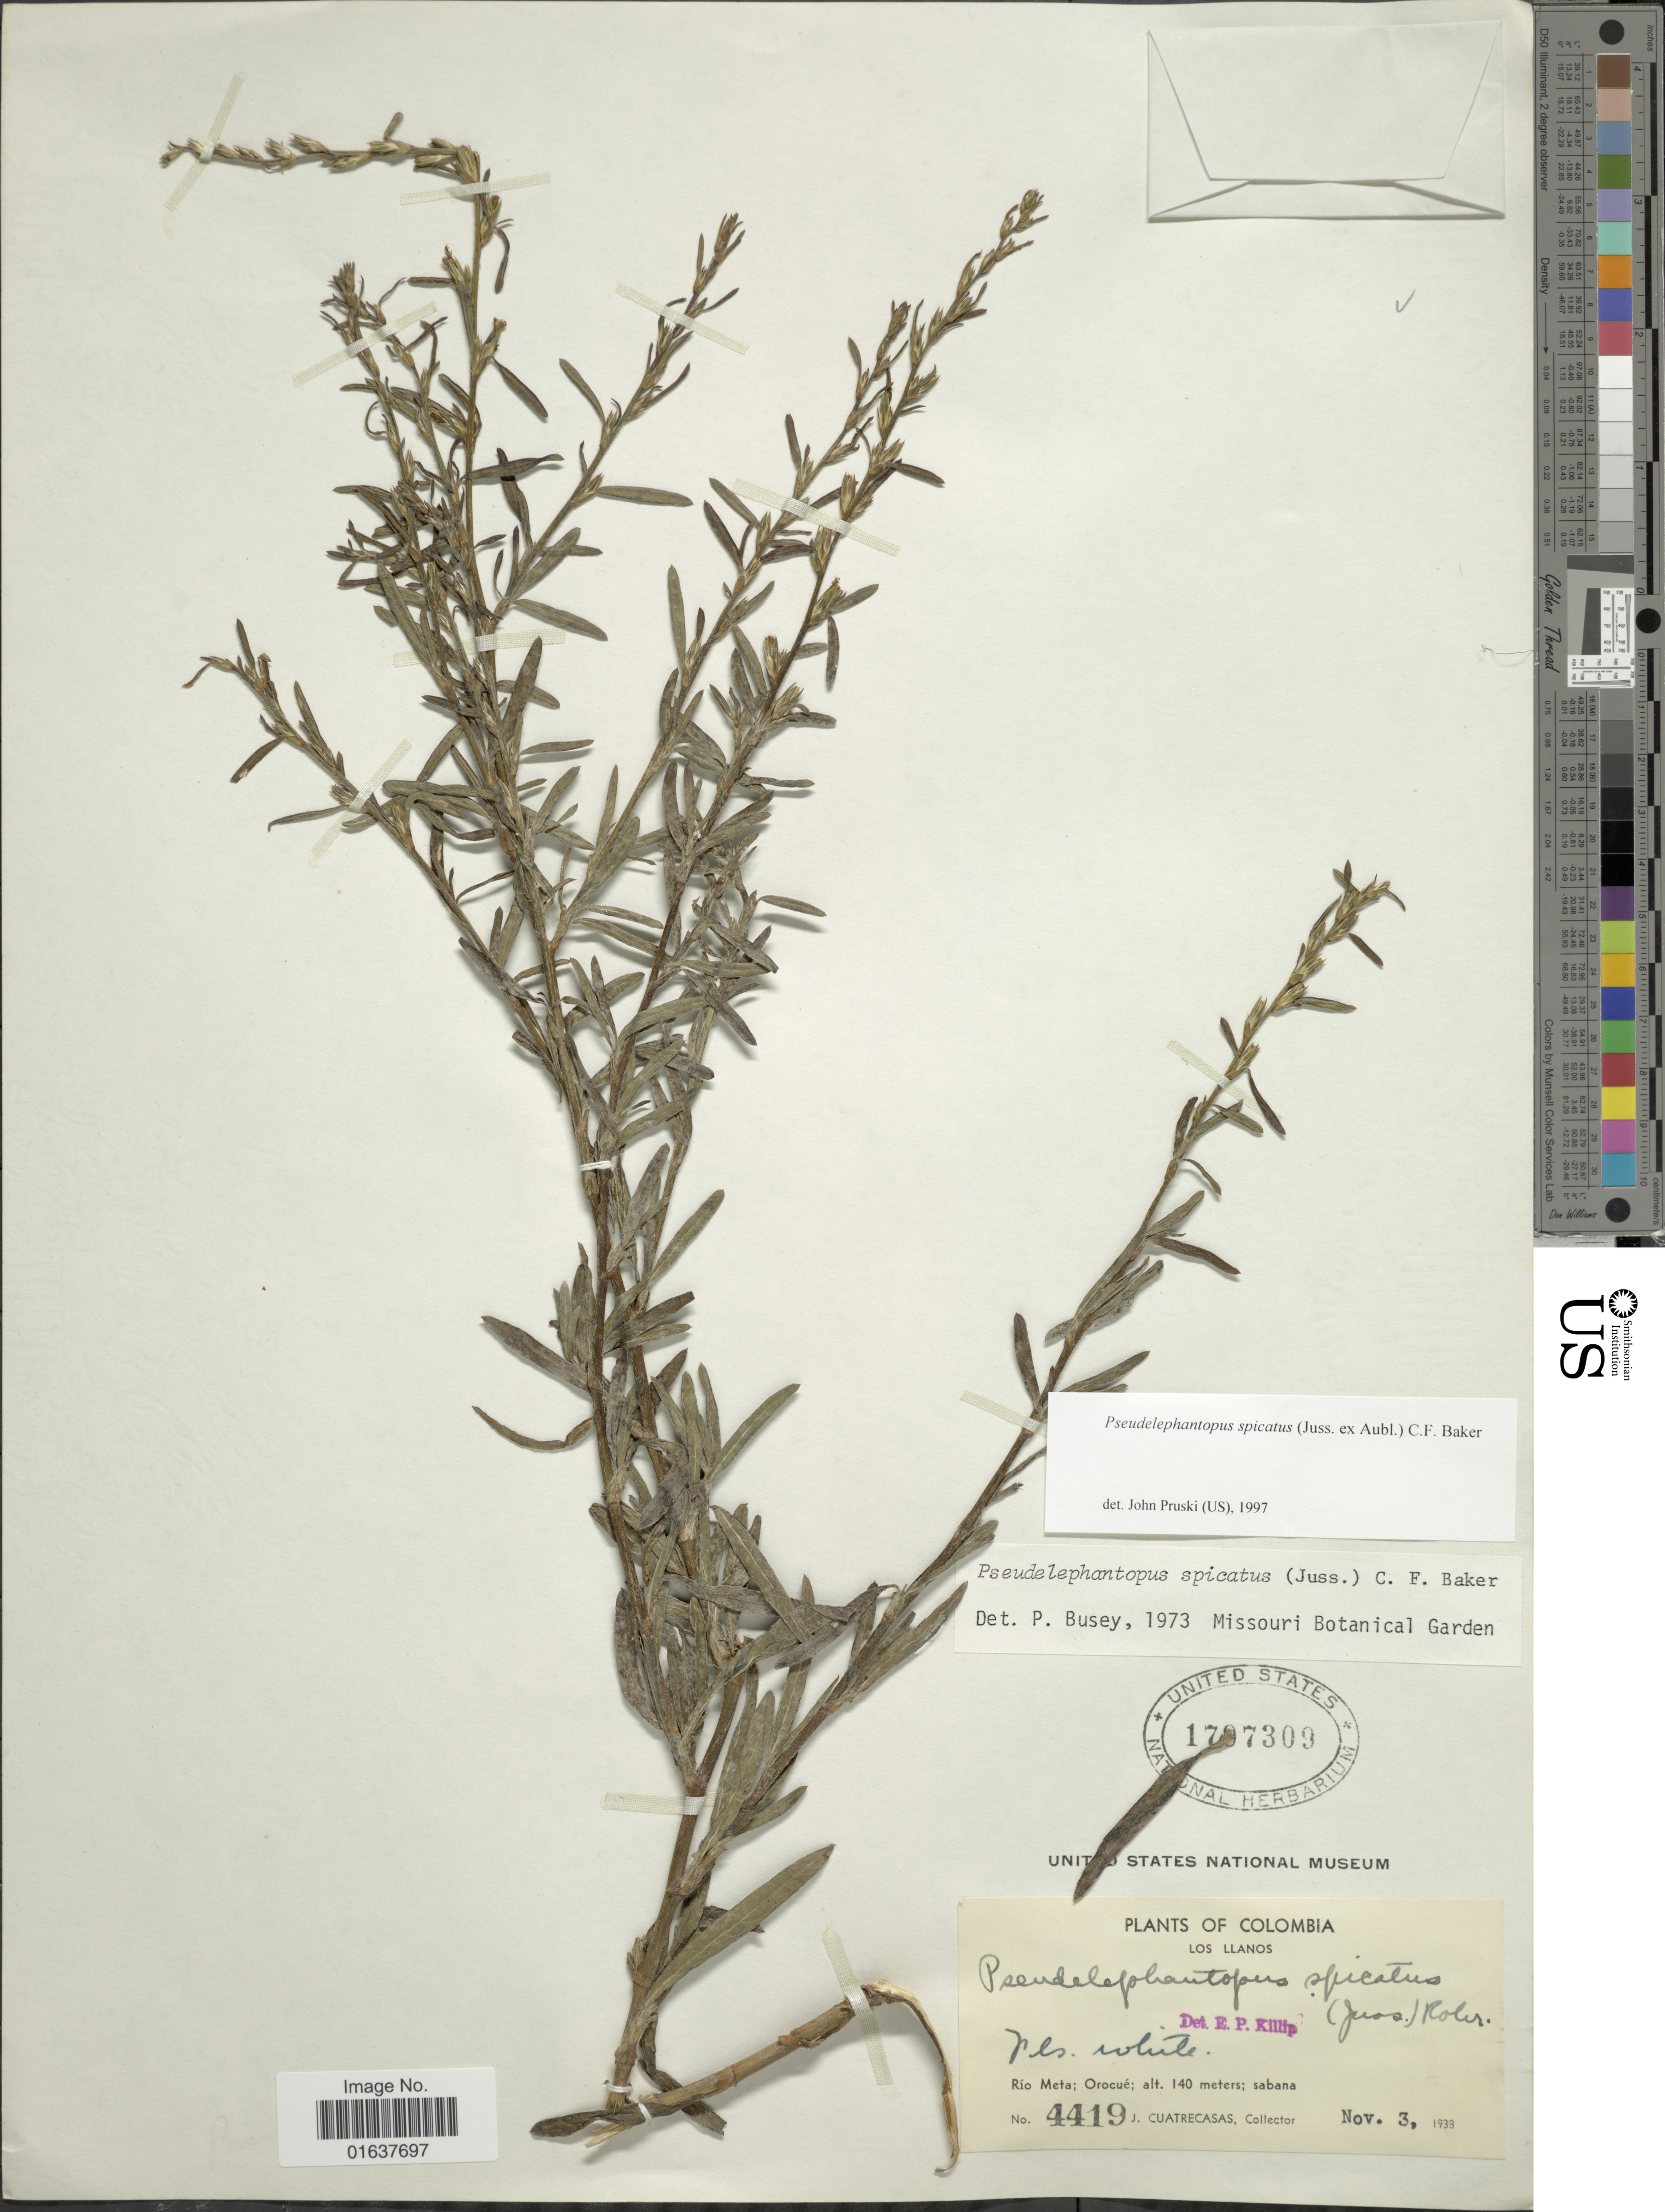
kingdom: Plantae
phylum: Tracheophyta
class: Magnoliopsida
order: Asterales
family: Asteraceae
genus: Pseudelephantopus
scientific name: Pseudelephantopus spicatus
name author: (Juss. ex Aubl.) C.F. Baker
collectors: J. Cuatrecasas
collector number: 4419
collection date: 1933-11-03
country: Colombia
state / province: Meta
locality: Los Llanos. Rio Meta: Orocue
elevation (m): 140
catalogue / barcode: US 1707309